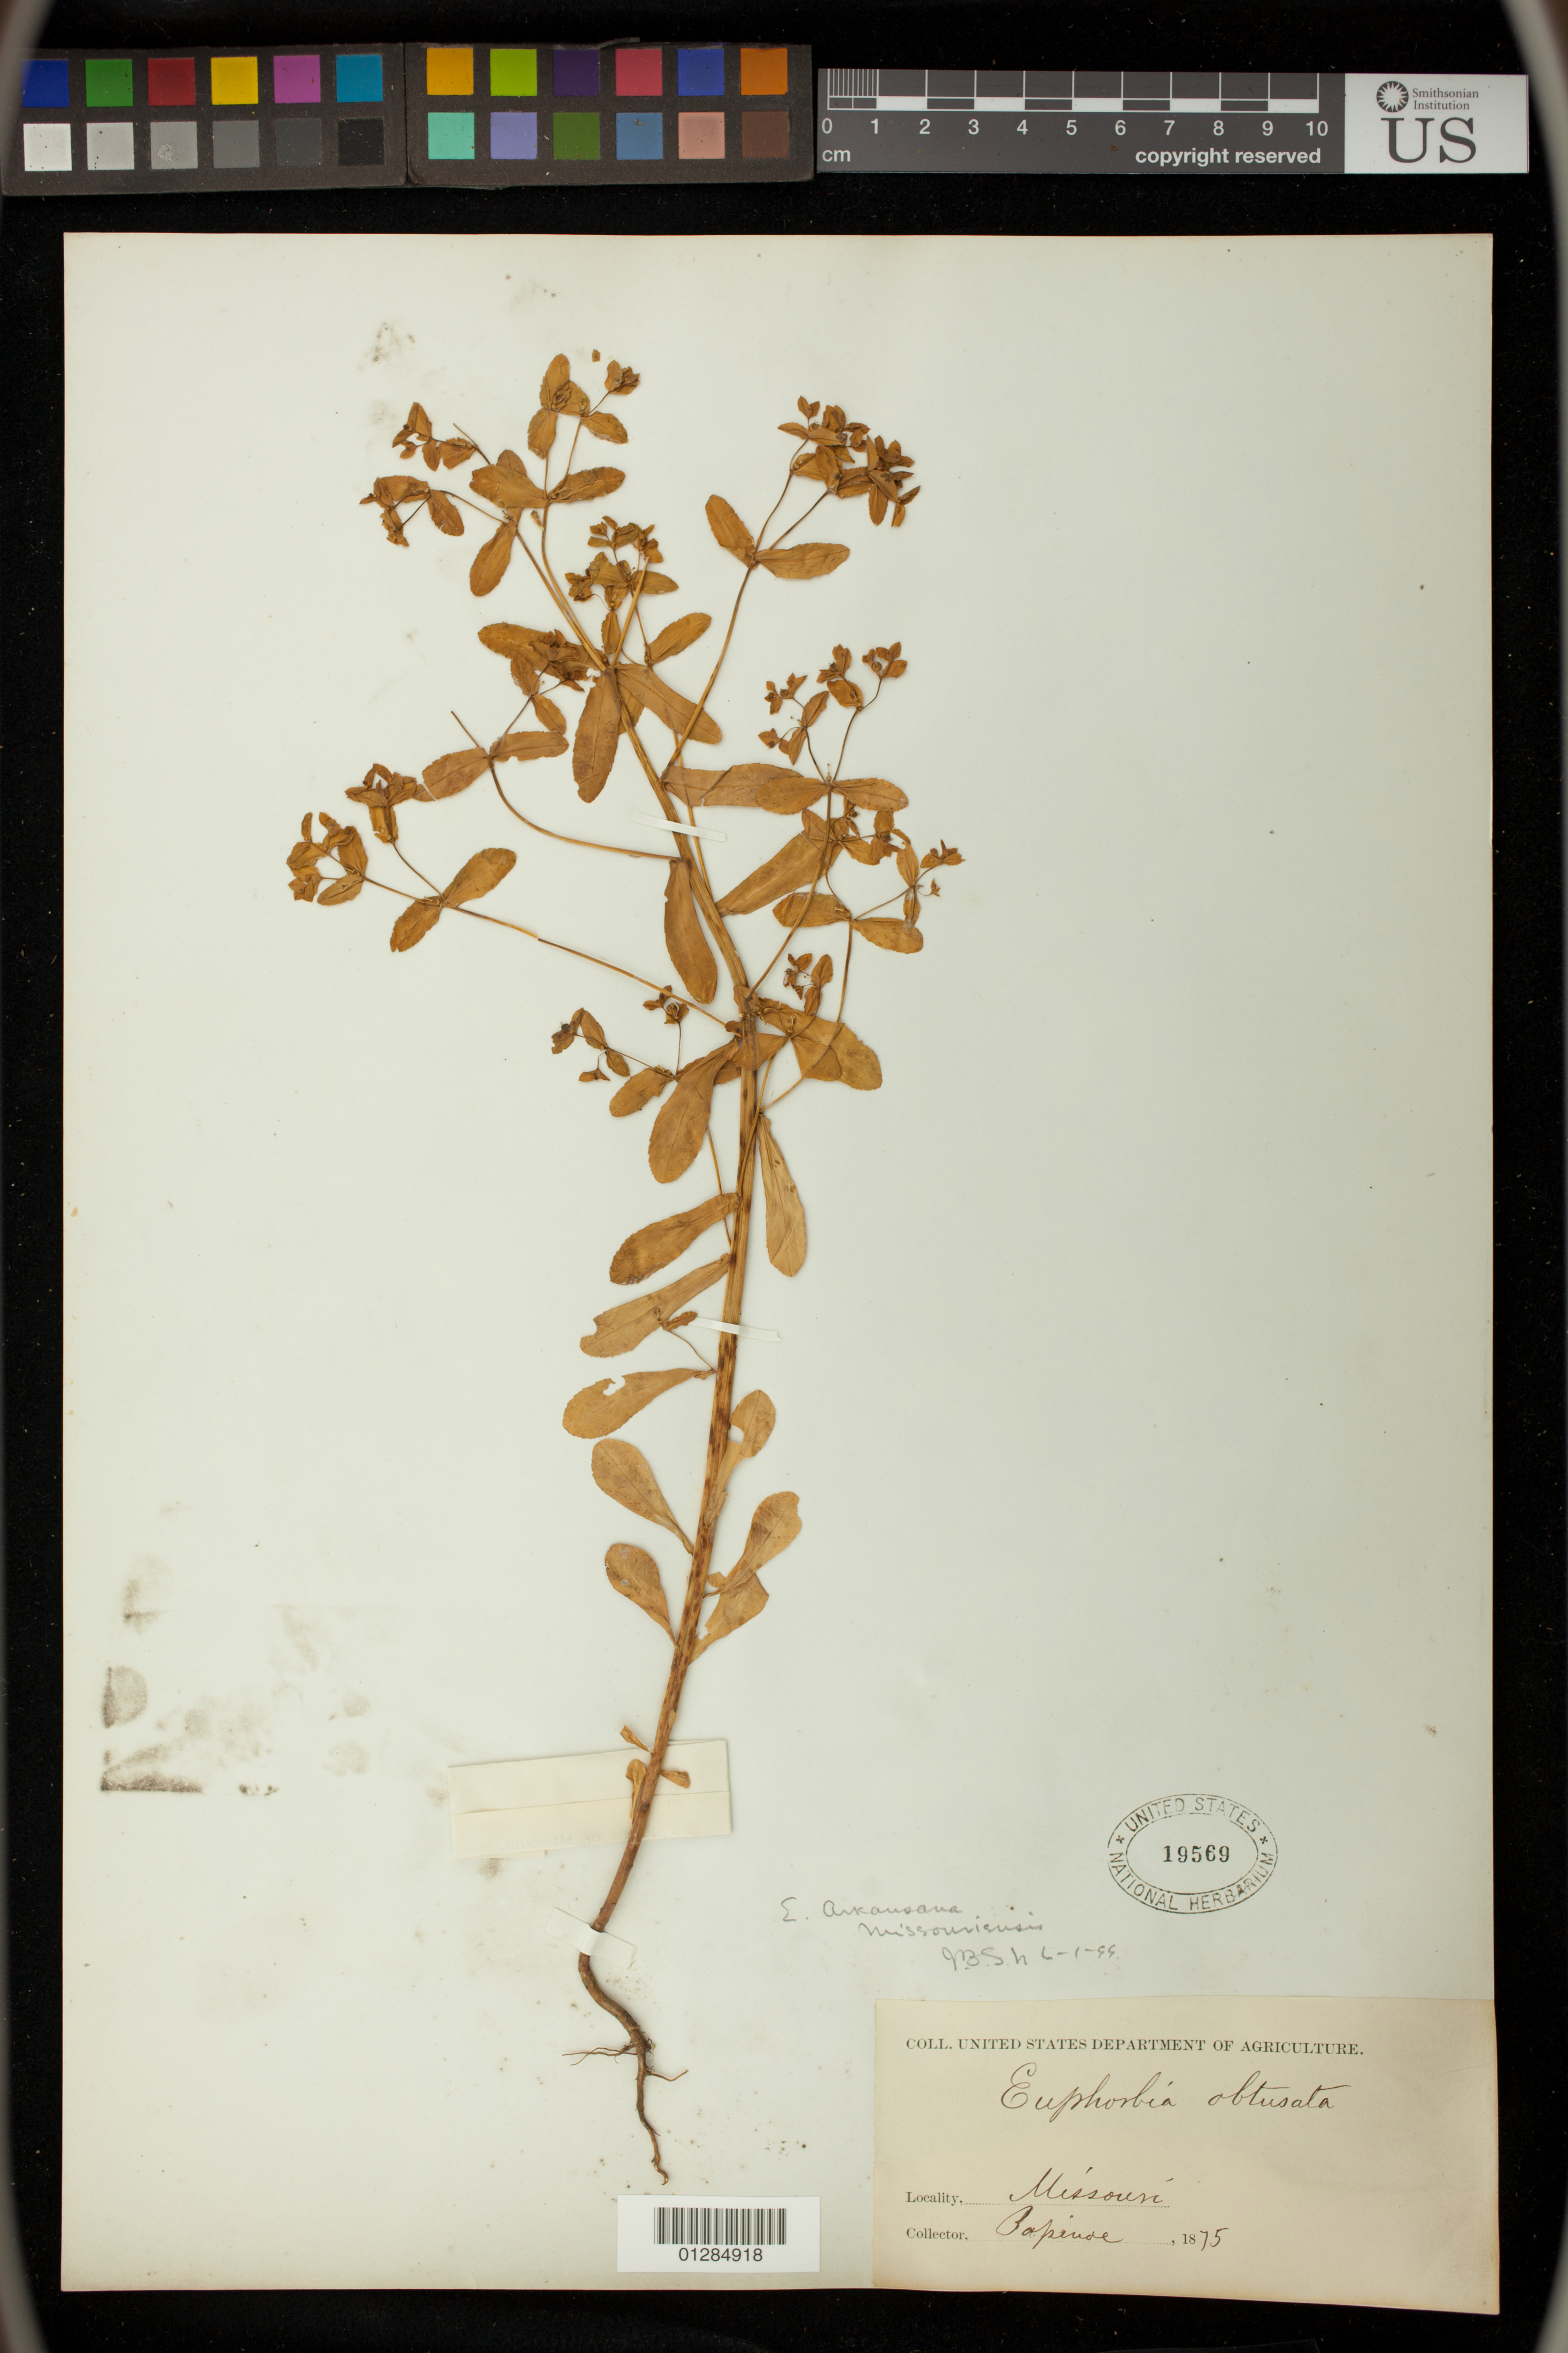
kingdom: Plantae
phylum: Tracheophyta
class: Magnoliopsida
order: Malpighiales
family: Euphorbiaceae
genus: Euphorbia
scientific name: Euphorbia spathulata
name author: Lam.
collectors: -. Bapinoe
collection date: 1875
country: United States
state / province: Missouri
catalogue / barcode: US 19569